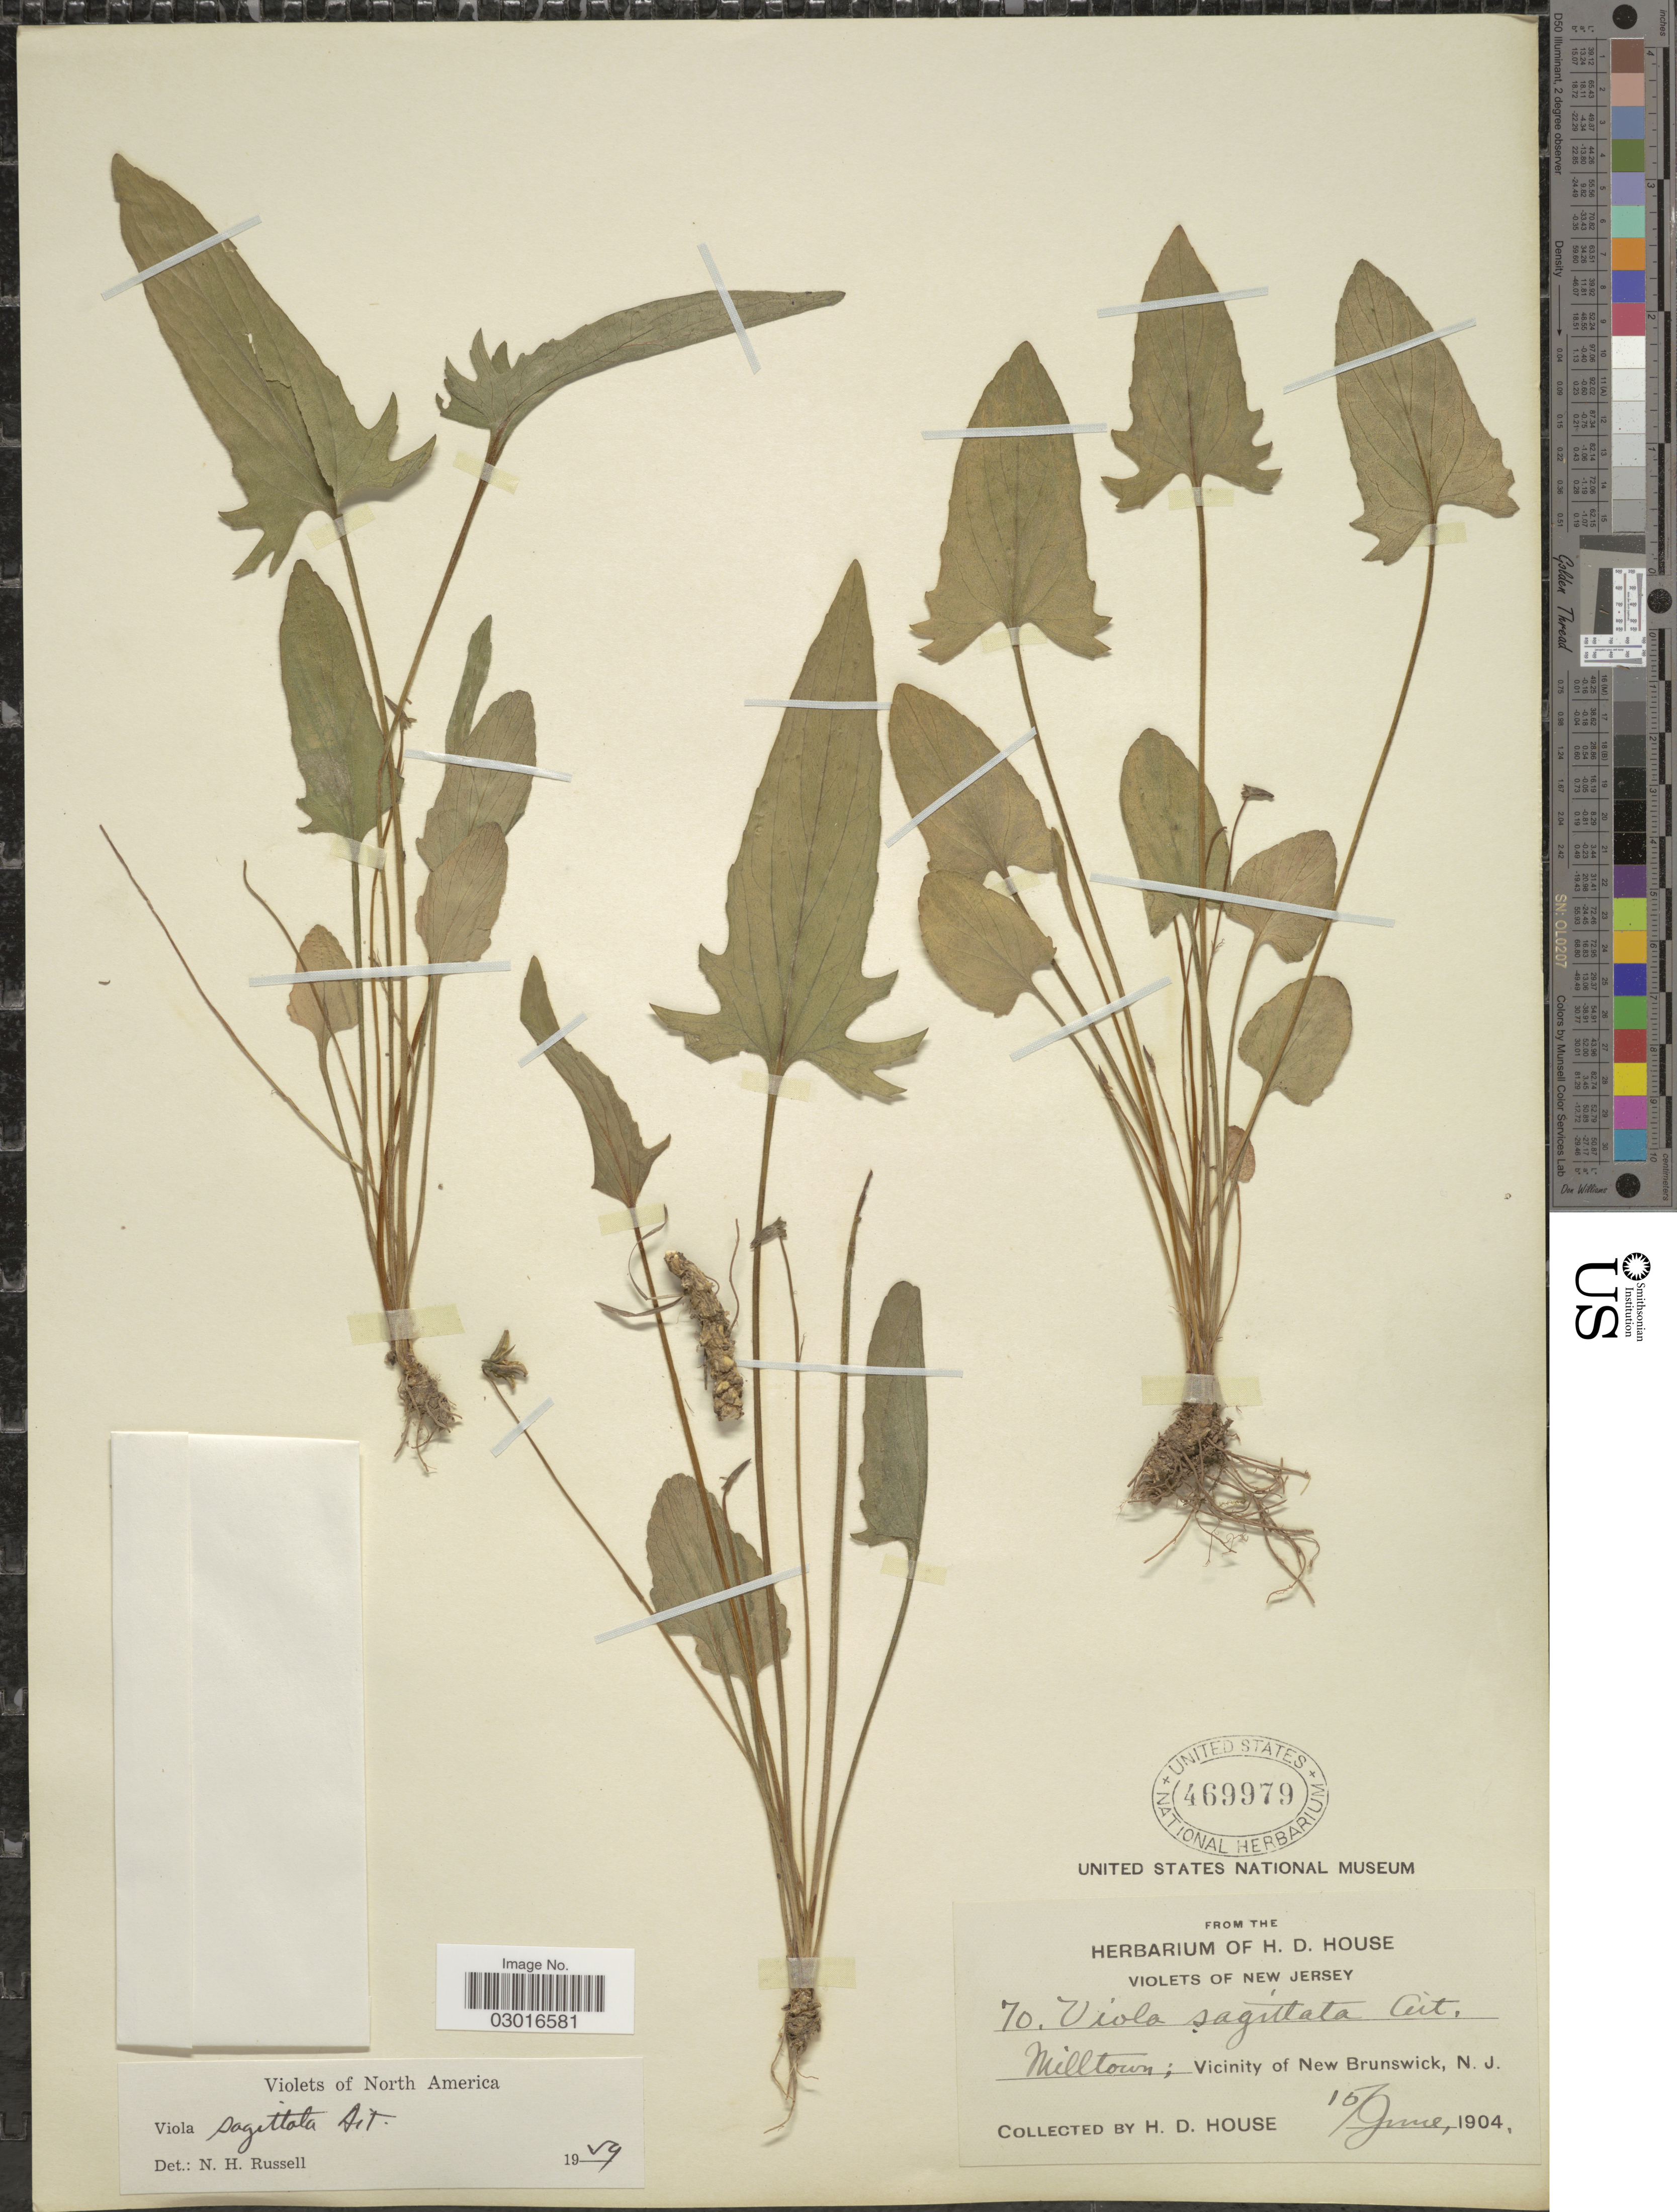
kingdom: Plantae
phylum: Tracheophyta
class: Magnoliopsida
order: Malpighiales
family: Violaceae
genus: Viola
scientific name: Viola sagittata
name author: Aiton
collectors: H. D. House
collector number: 70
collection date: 1904-06-15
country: United States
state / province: New Jersey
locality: Milltown; Vicinity of New Brunswick.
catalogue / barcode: US 469979